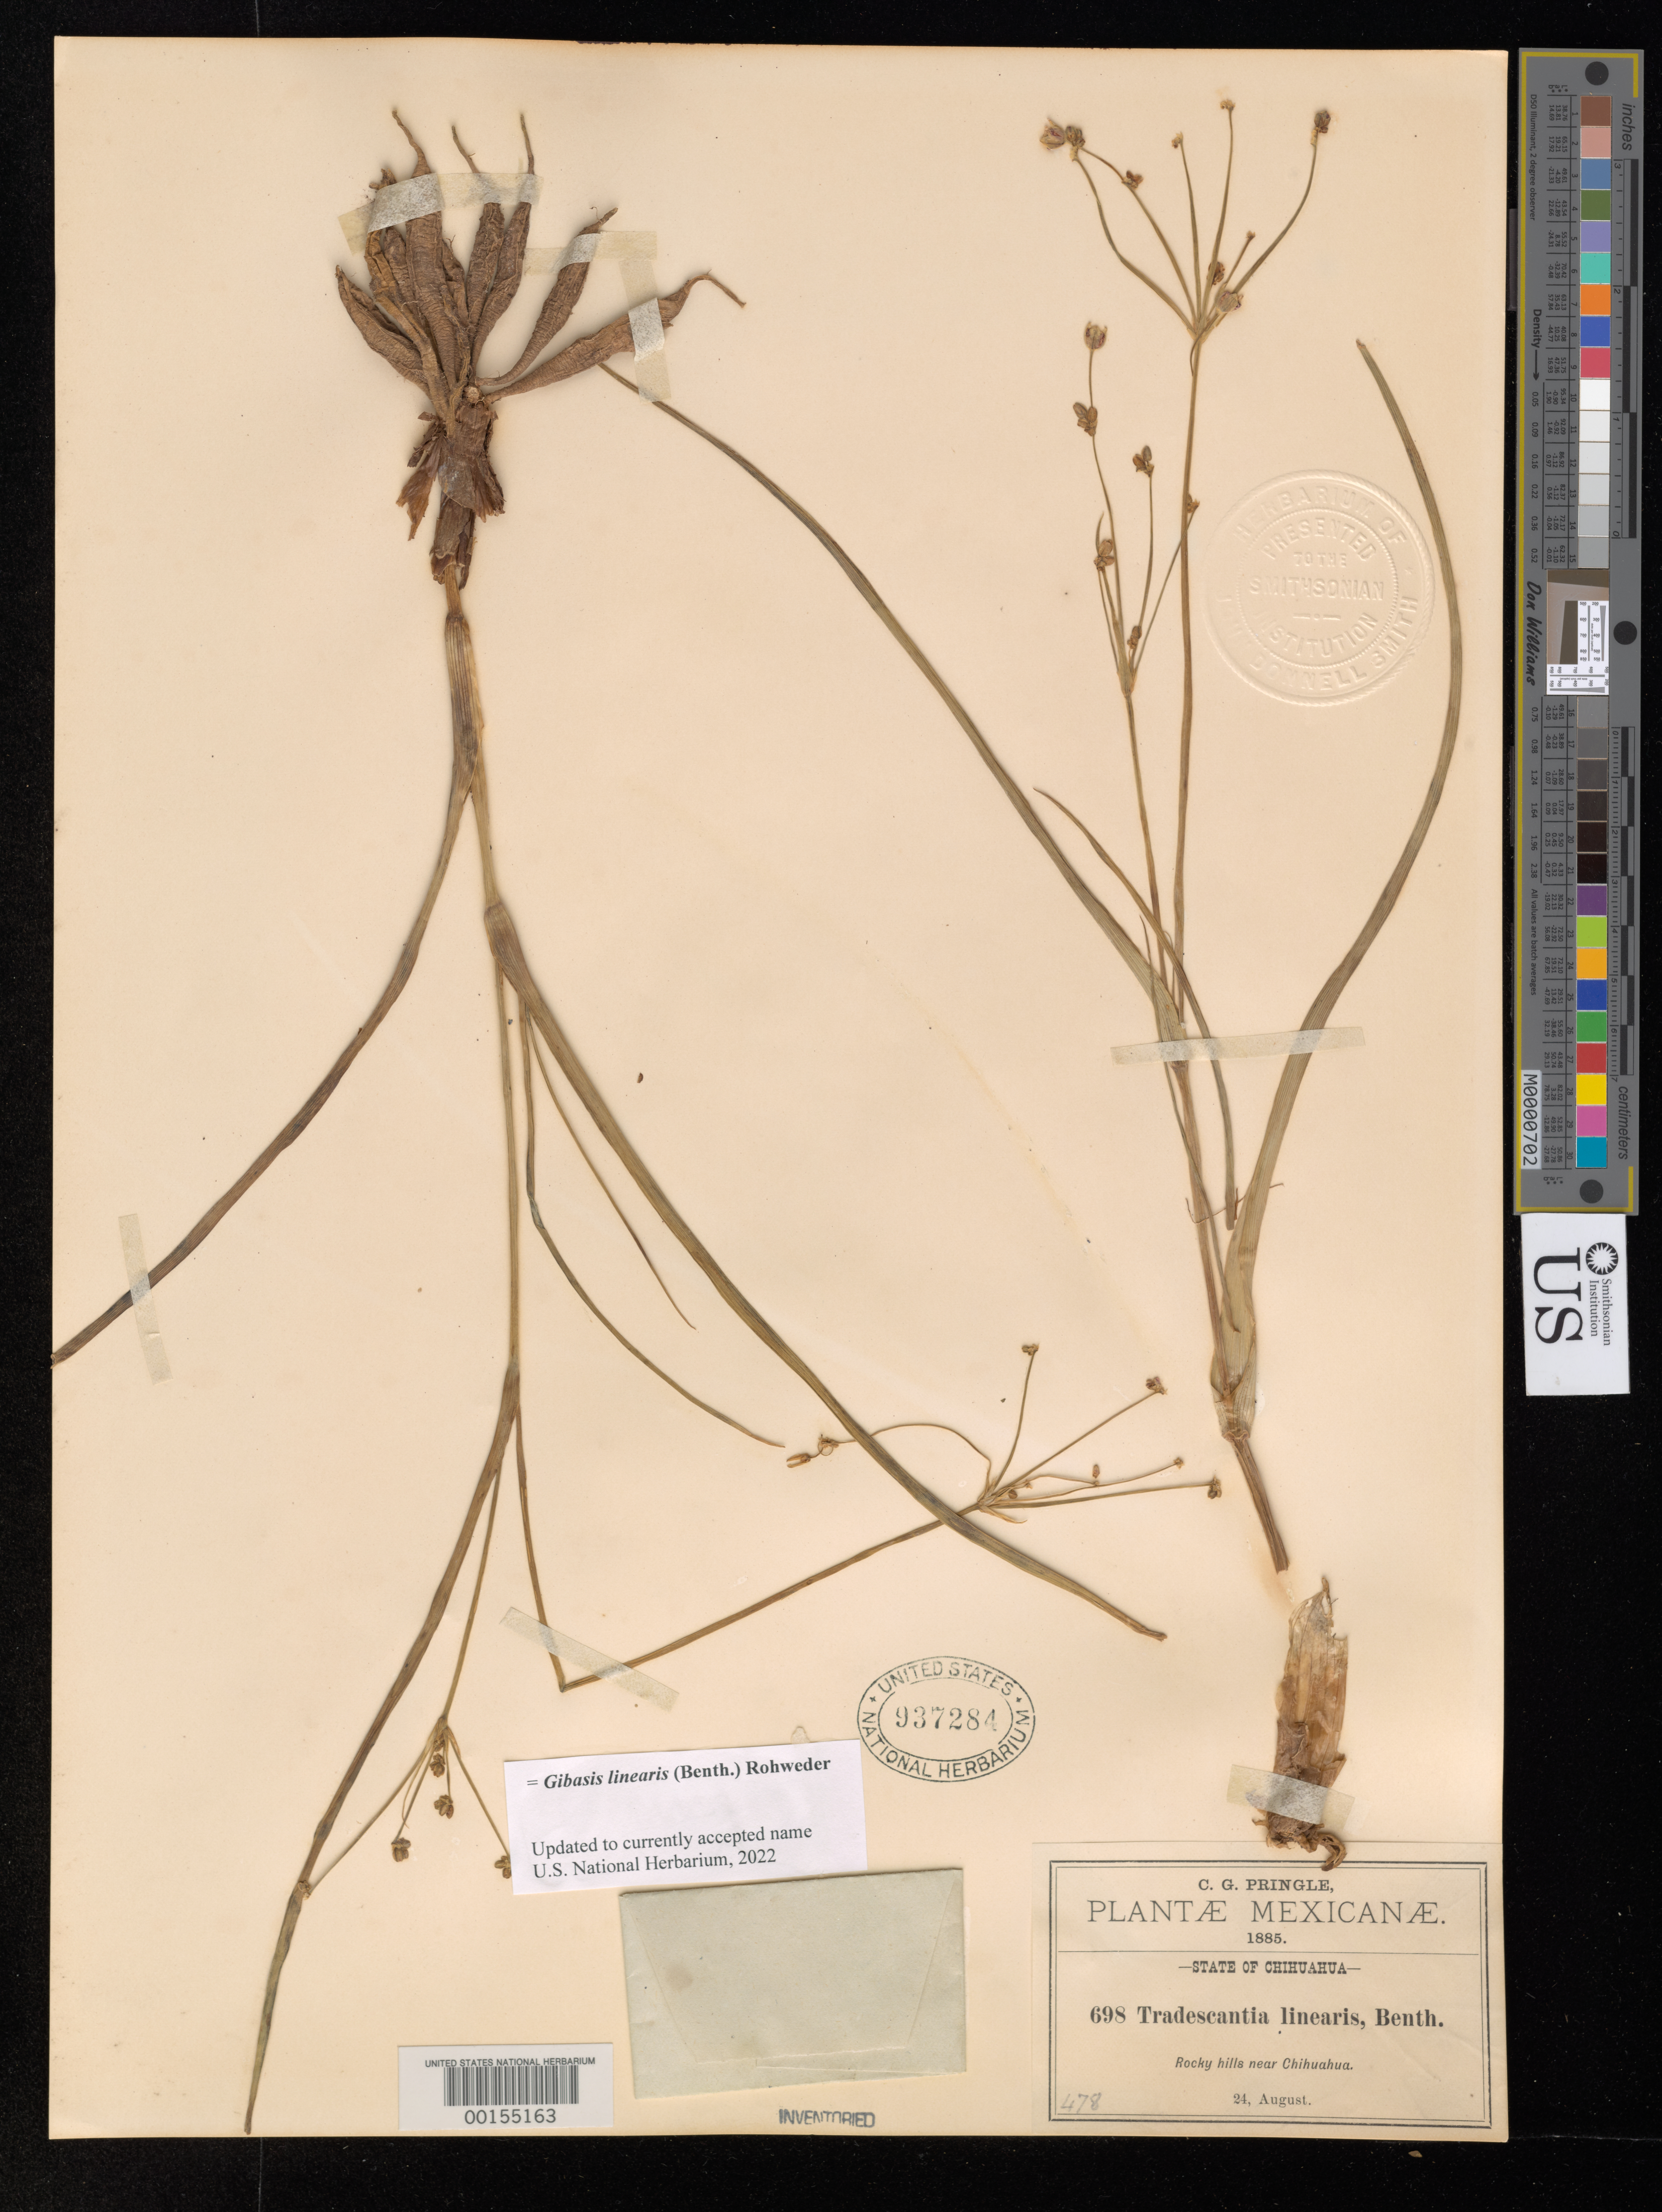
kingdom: Plantae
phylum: Tracheophyta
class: Liliopsida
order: Commelinales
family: Commelinaceae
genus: Gibasis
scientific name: Gibasis linearis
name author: (Benth.) Rohweder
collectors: C. G. Pringle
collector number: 698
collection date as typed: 24 Aug 1885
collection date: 1885-08-24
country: Mexico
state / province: Chihuahua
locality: Near Chihuahua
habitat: Rocky hills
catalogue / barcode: US 937284